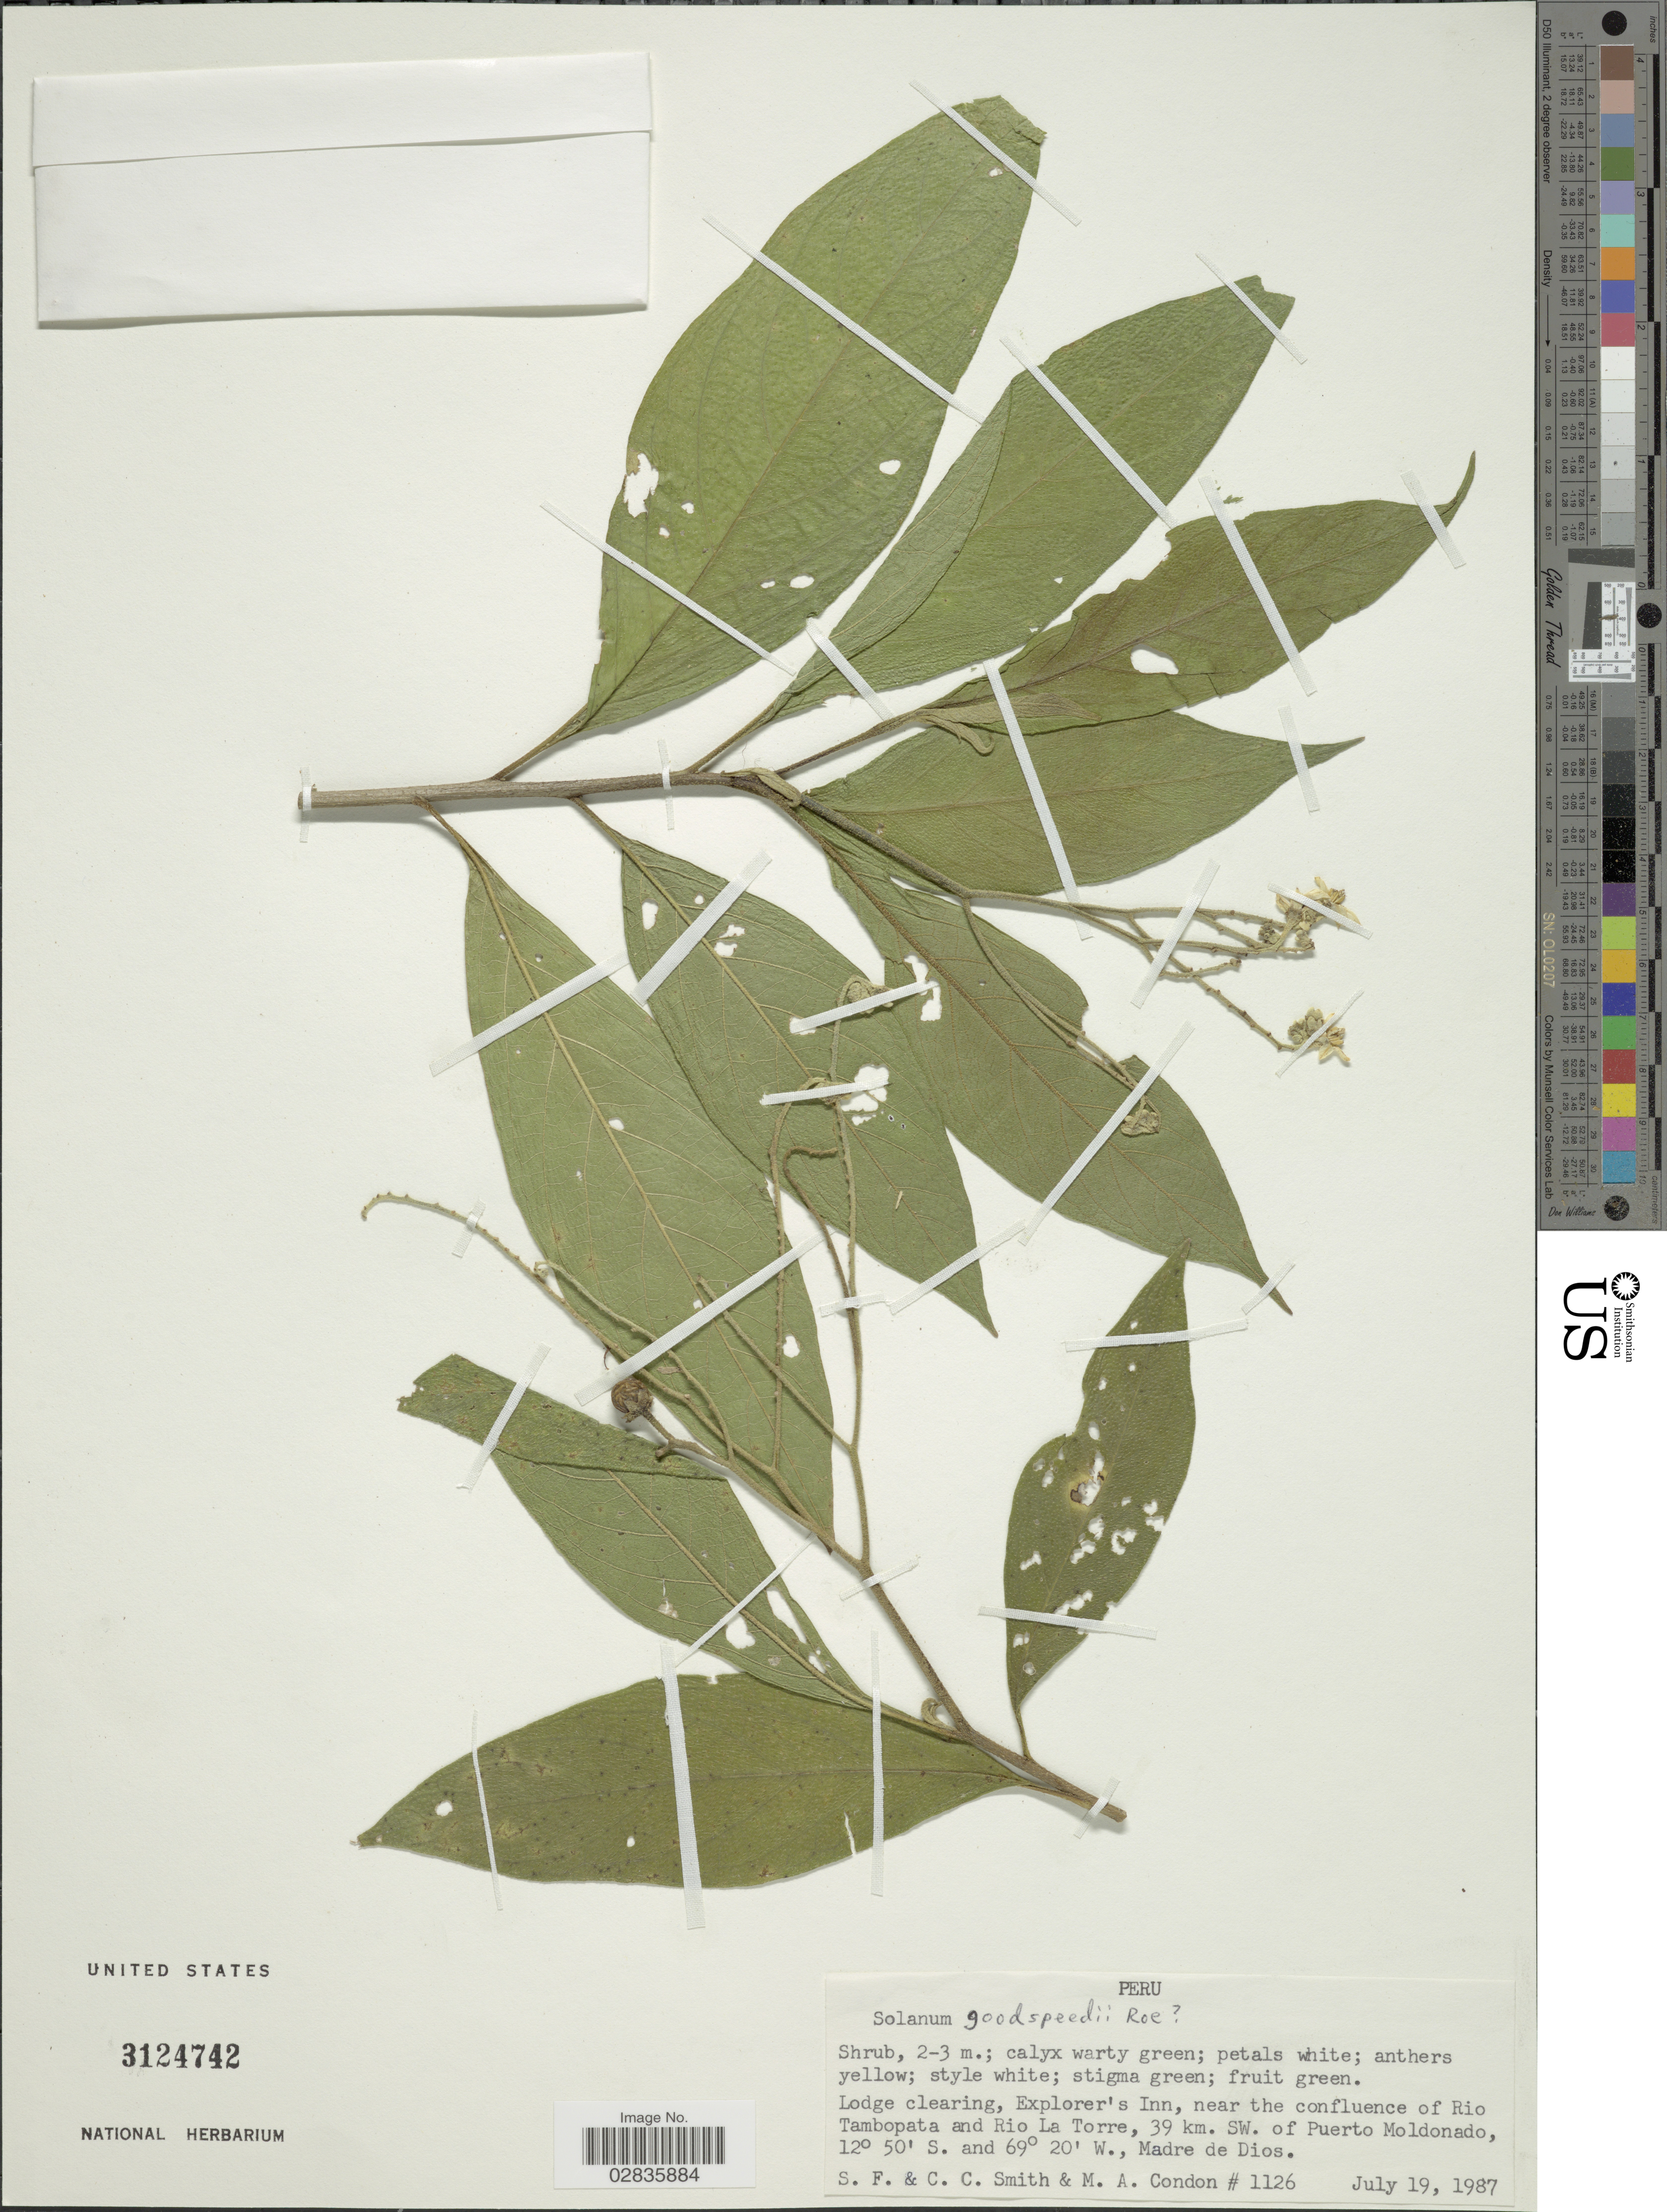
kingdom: Plantae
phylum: Tracheophyta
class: Magnoliopsida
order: Solanales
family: Solanaceae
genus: Solanum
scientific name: Solanum goodspeedii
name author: K.E. Roe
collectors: S.F. Smith, C. C. Smith & M. Condon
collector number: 1126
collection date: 1987-07-19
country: Peru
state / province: Madre de Dios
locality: Lodge clearing, Explorer's Inn, near the confluence of Rio Tambopata and Rio La Torre, 39 km. SW. of Puerto Moldonado.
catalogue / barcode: US 3124742